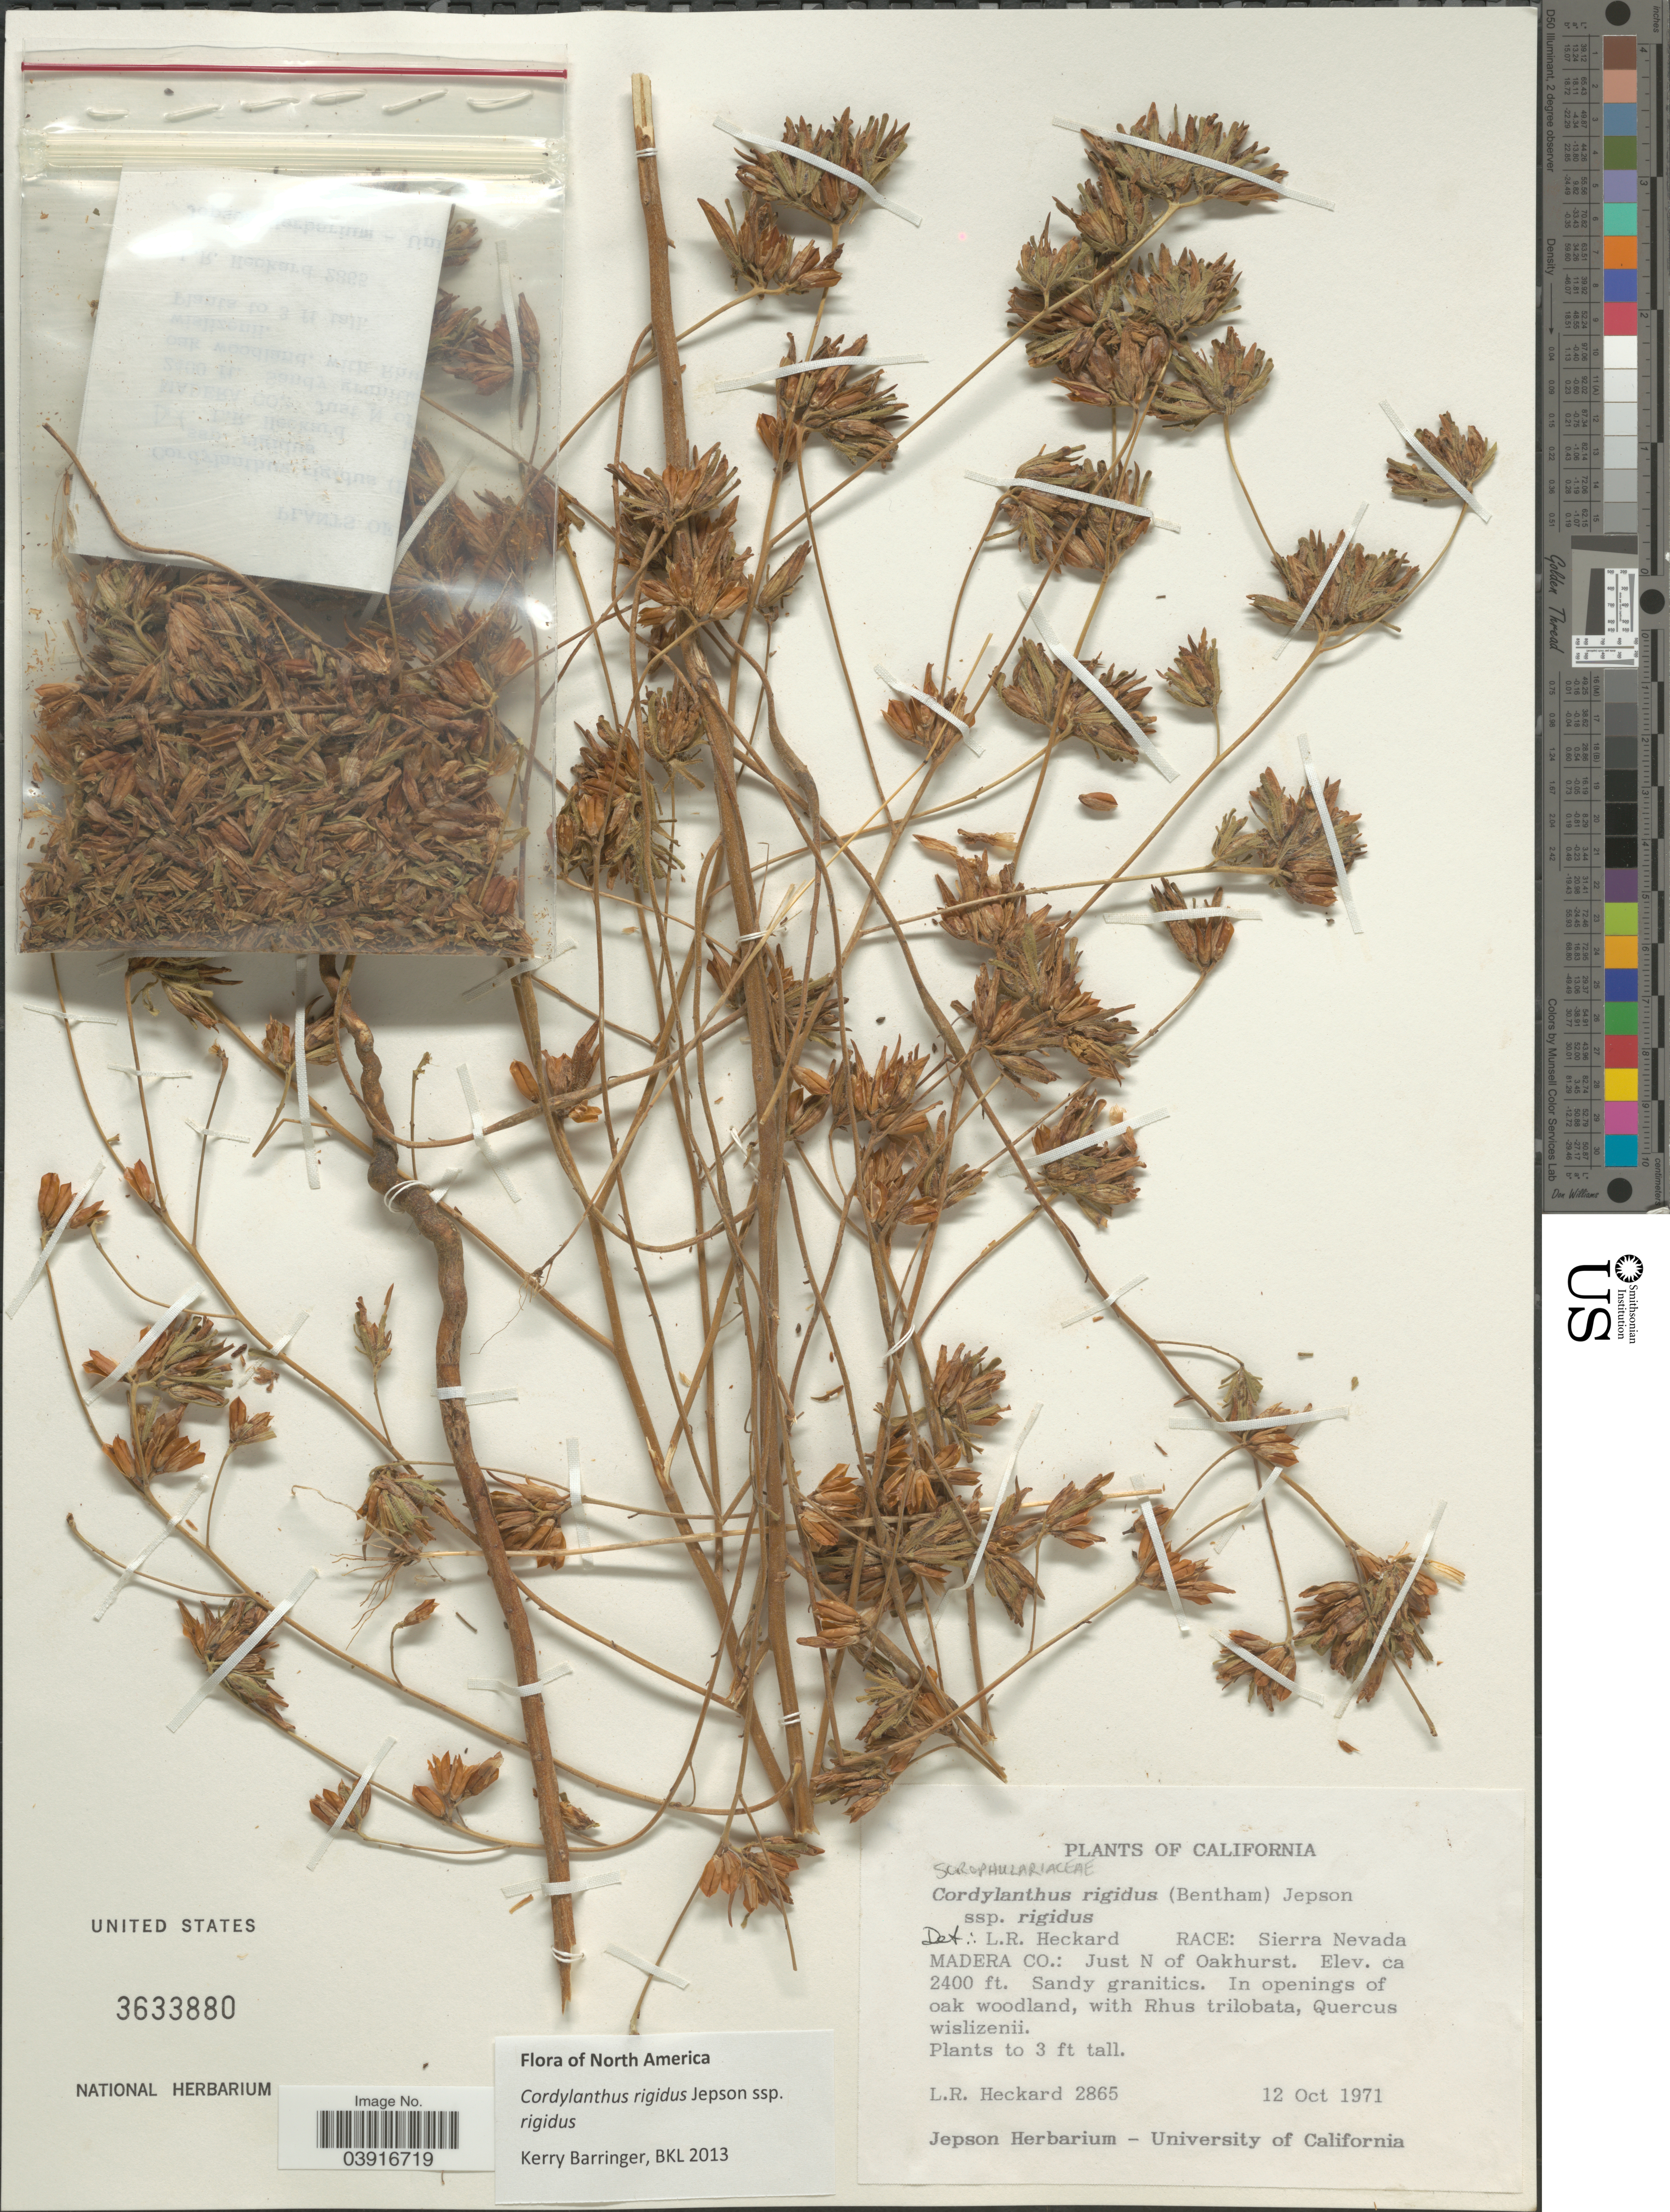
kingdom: Plantae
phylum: Tracheophyta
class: Magnoliopsida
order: Lamiales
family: Orobanchaceae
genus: Cordylanthus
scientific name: Cordylanthus rigidus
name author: (Benth.) Jeps.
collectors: L. R. Heckard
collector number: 2865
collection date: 1971-10-12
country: United States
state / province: California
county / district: Madera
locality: Madera Co.: Just N of Oakhurst.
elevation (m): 732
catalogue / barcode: US 3633880